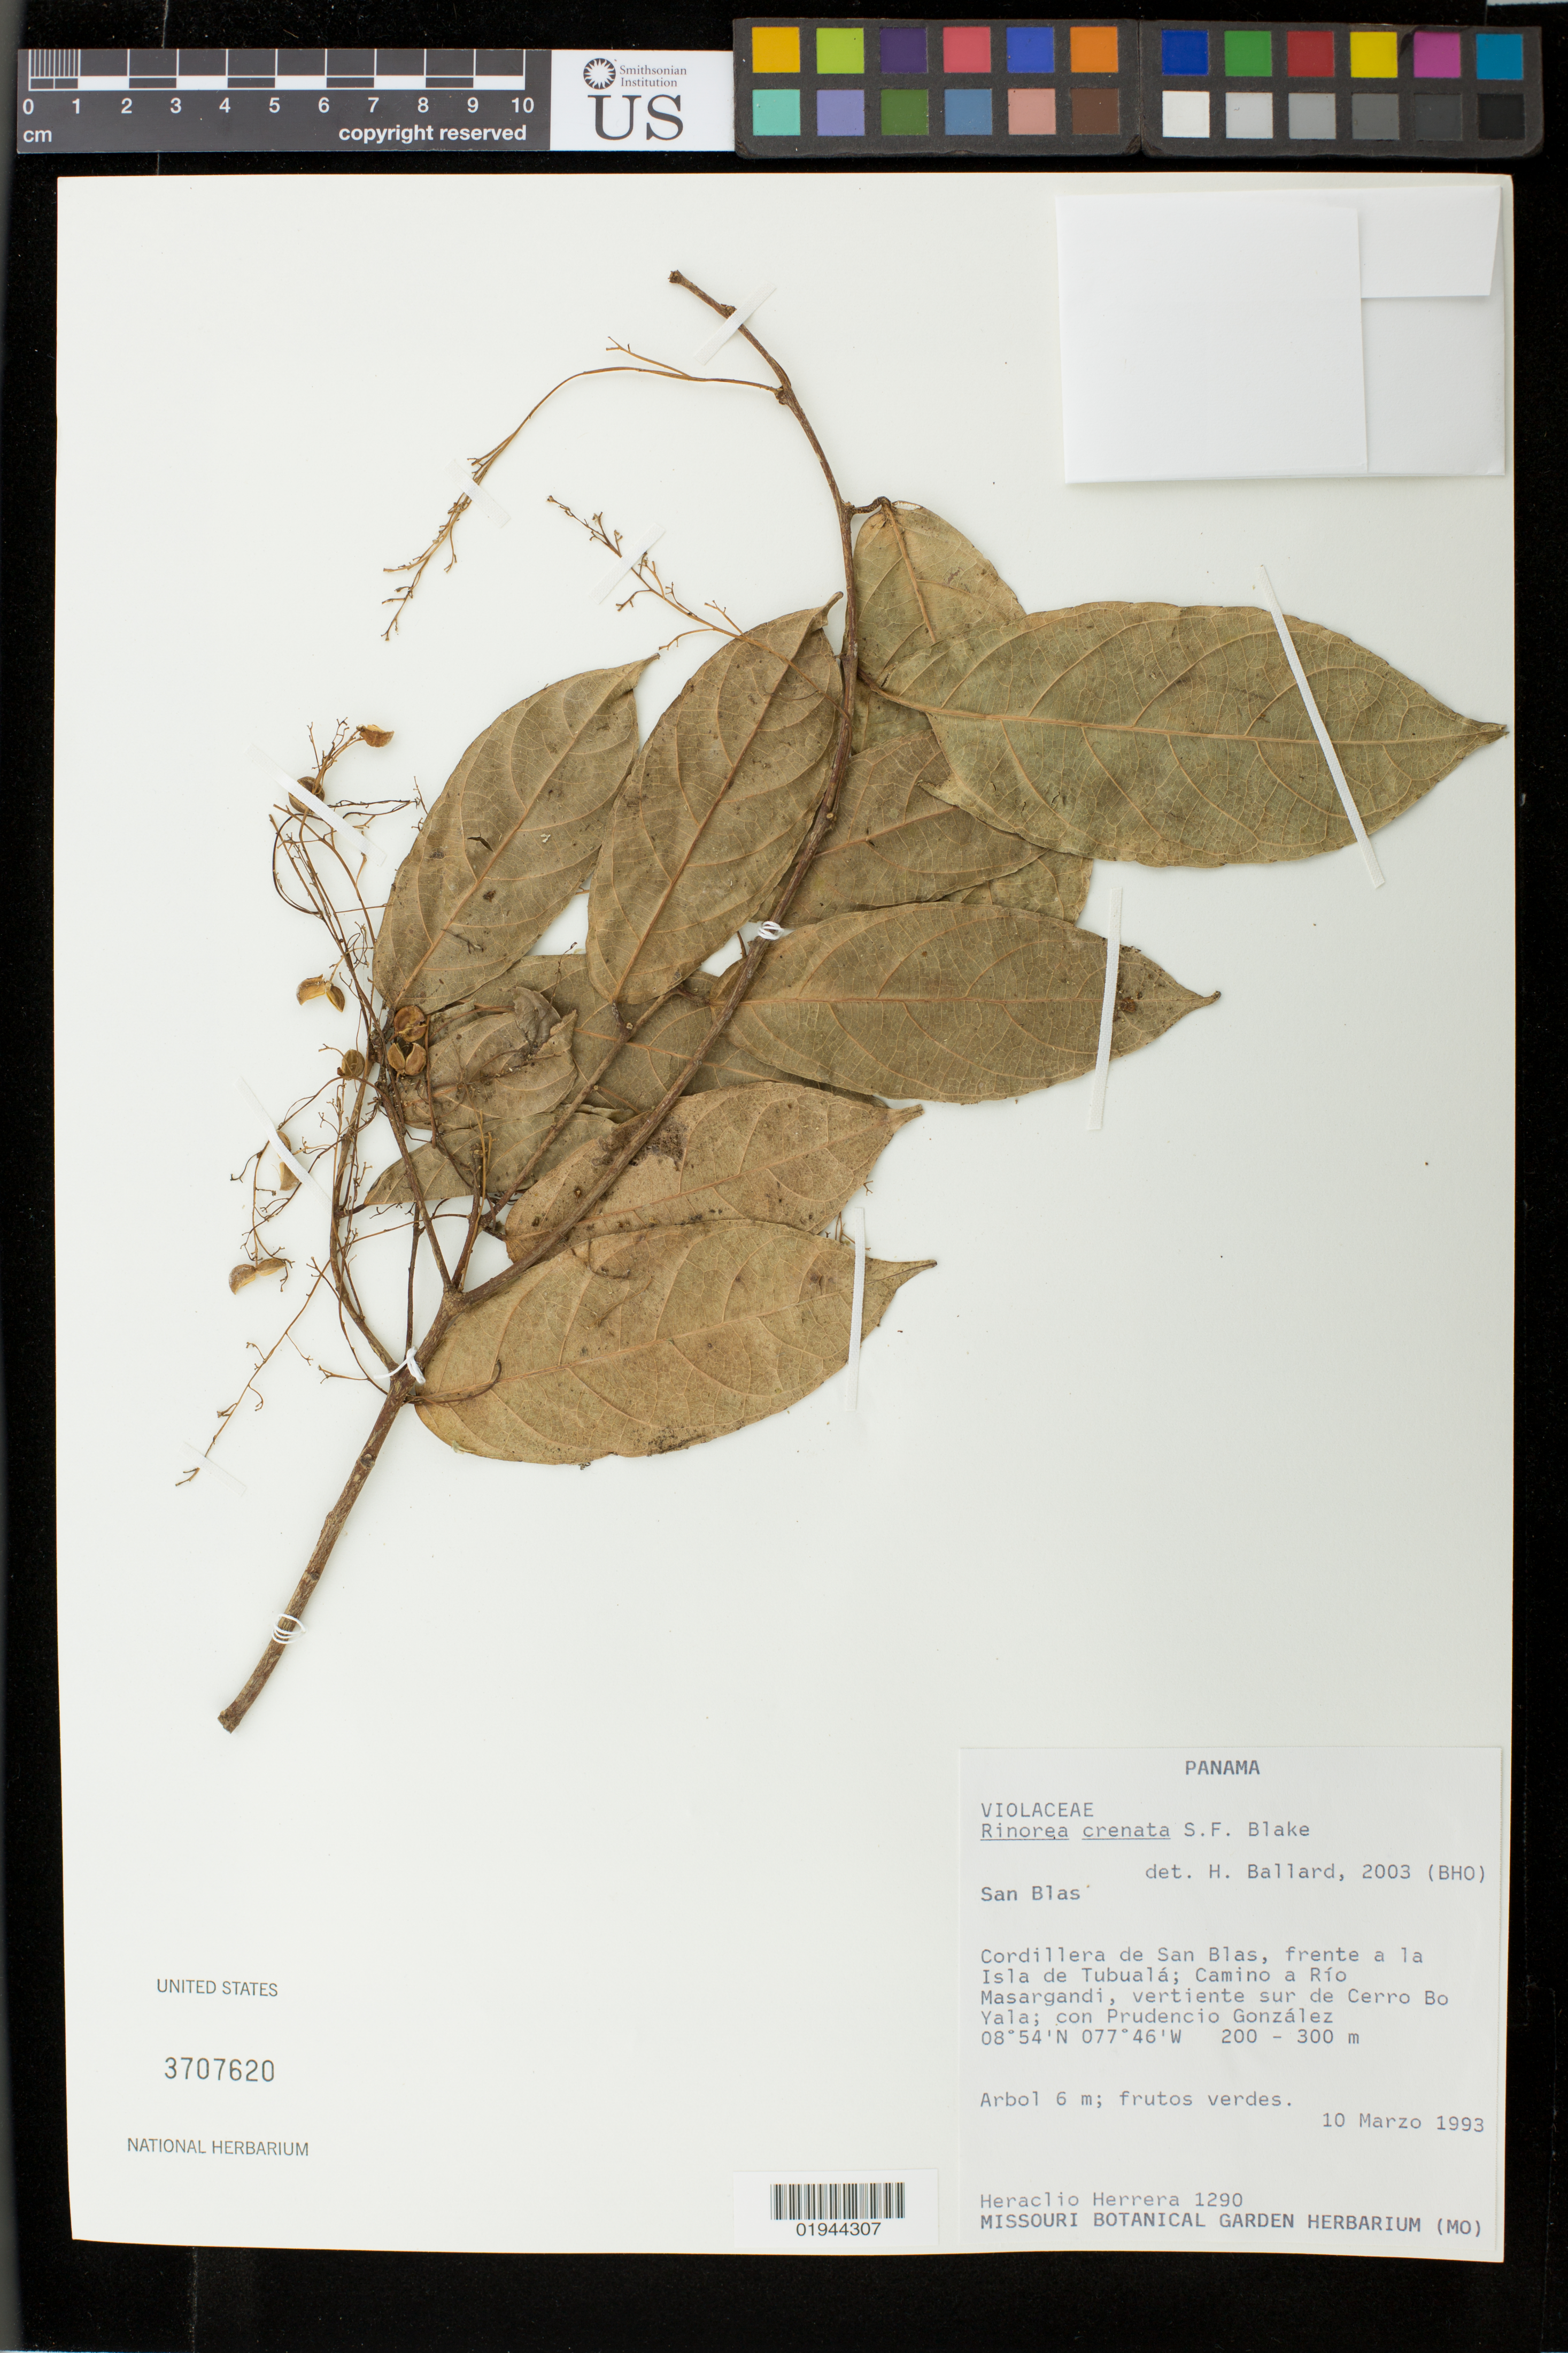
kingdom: Plantae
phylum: Tracheophyta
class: Magnoliopsida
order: Malpighiales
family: Violaceae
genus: Bribria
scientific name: Bribria crenata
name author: (S.F. Blake) Wahlert & H.E. Ballard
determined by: Hoyos-Gomez, S. E.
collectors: H. Herrera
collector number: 1290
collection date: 1993-03-10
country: Panama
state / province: Kuna Yala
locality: Cordillera de San Blas, frente a la Isla de Tubuala; Camino a Rio Masargandi, vertiente sur de Cerro Bo Yala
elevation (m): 200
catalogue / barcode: US 3707620